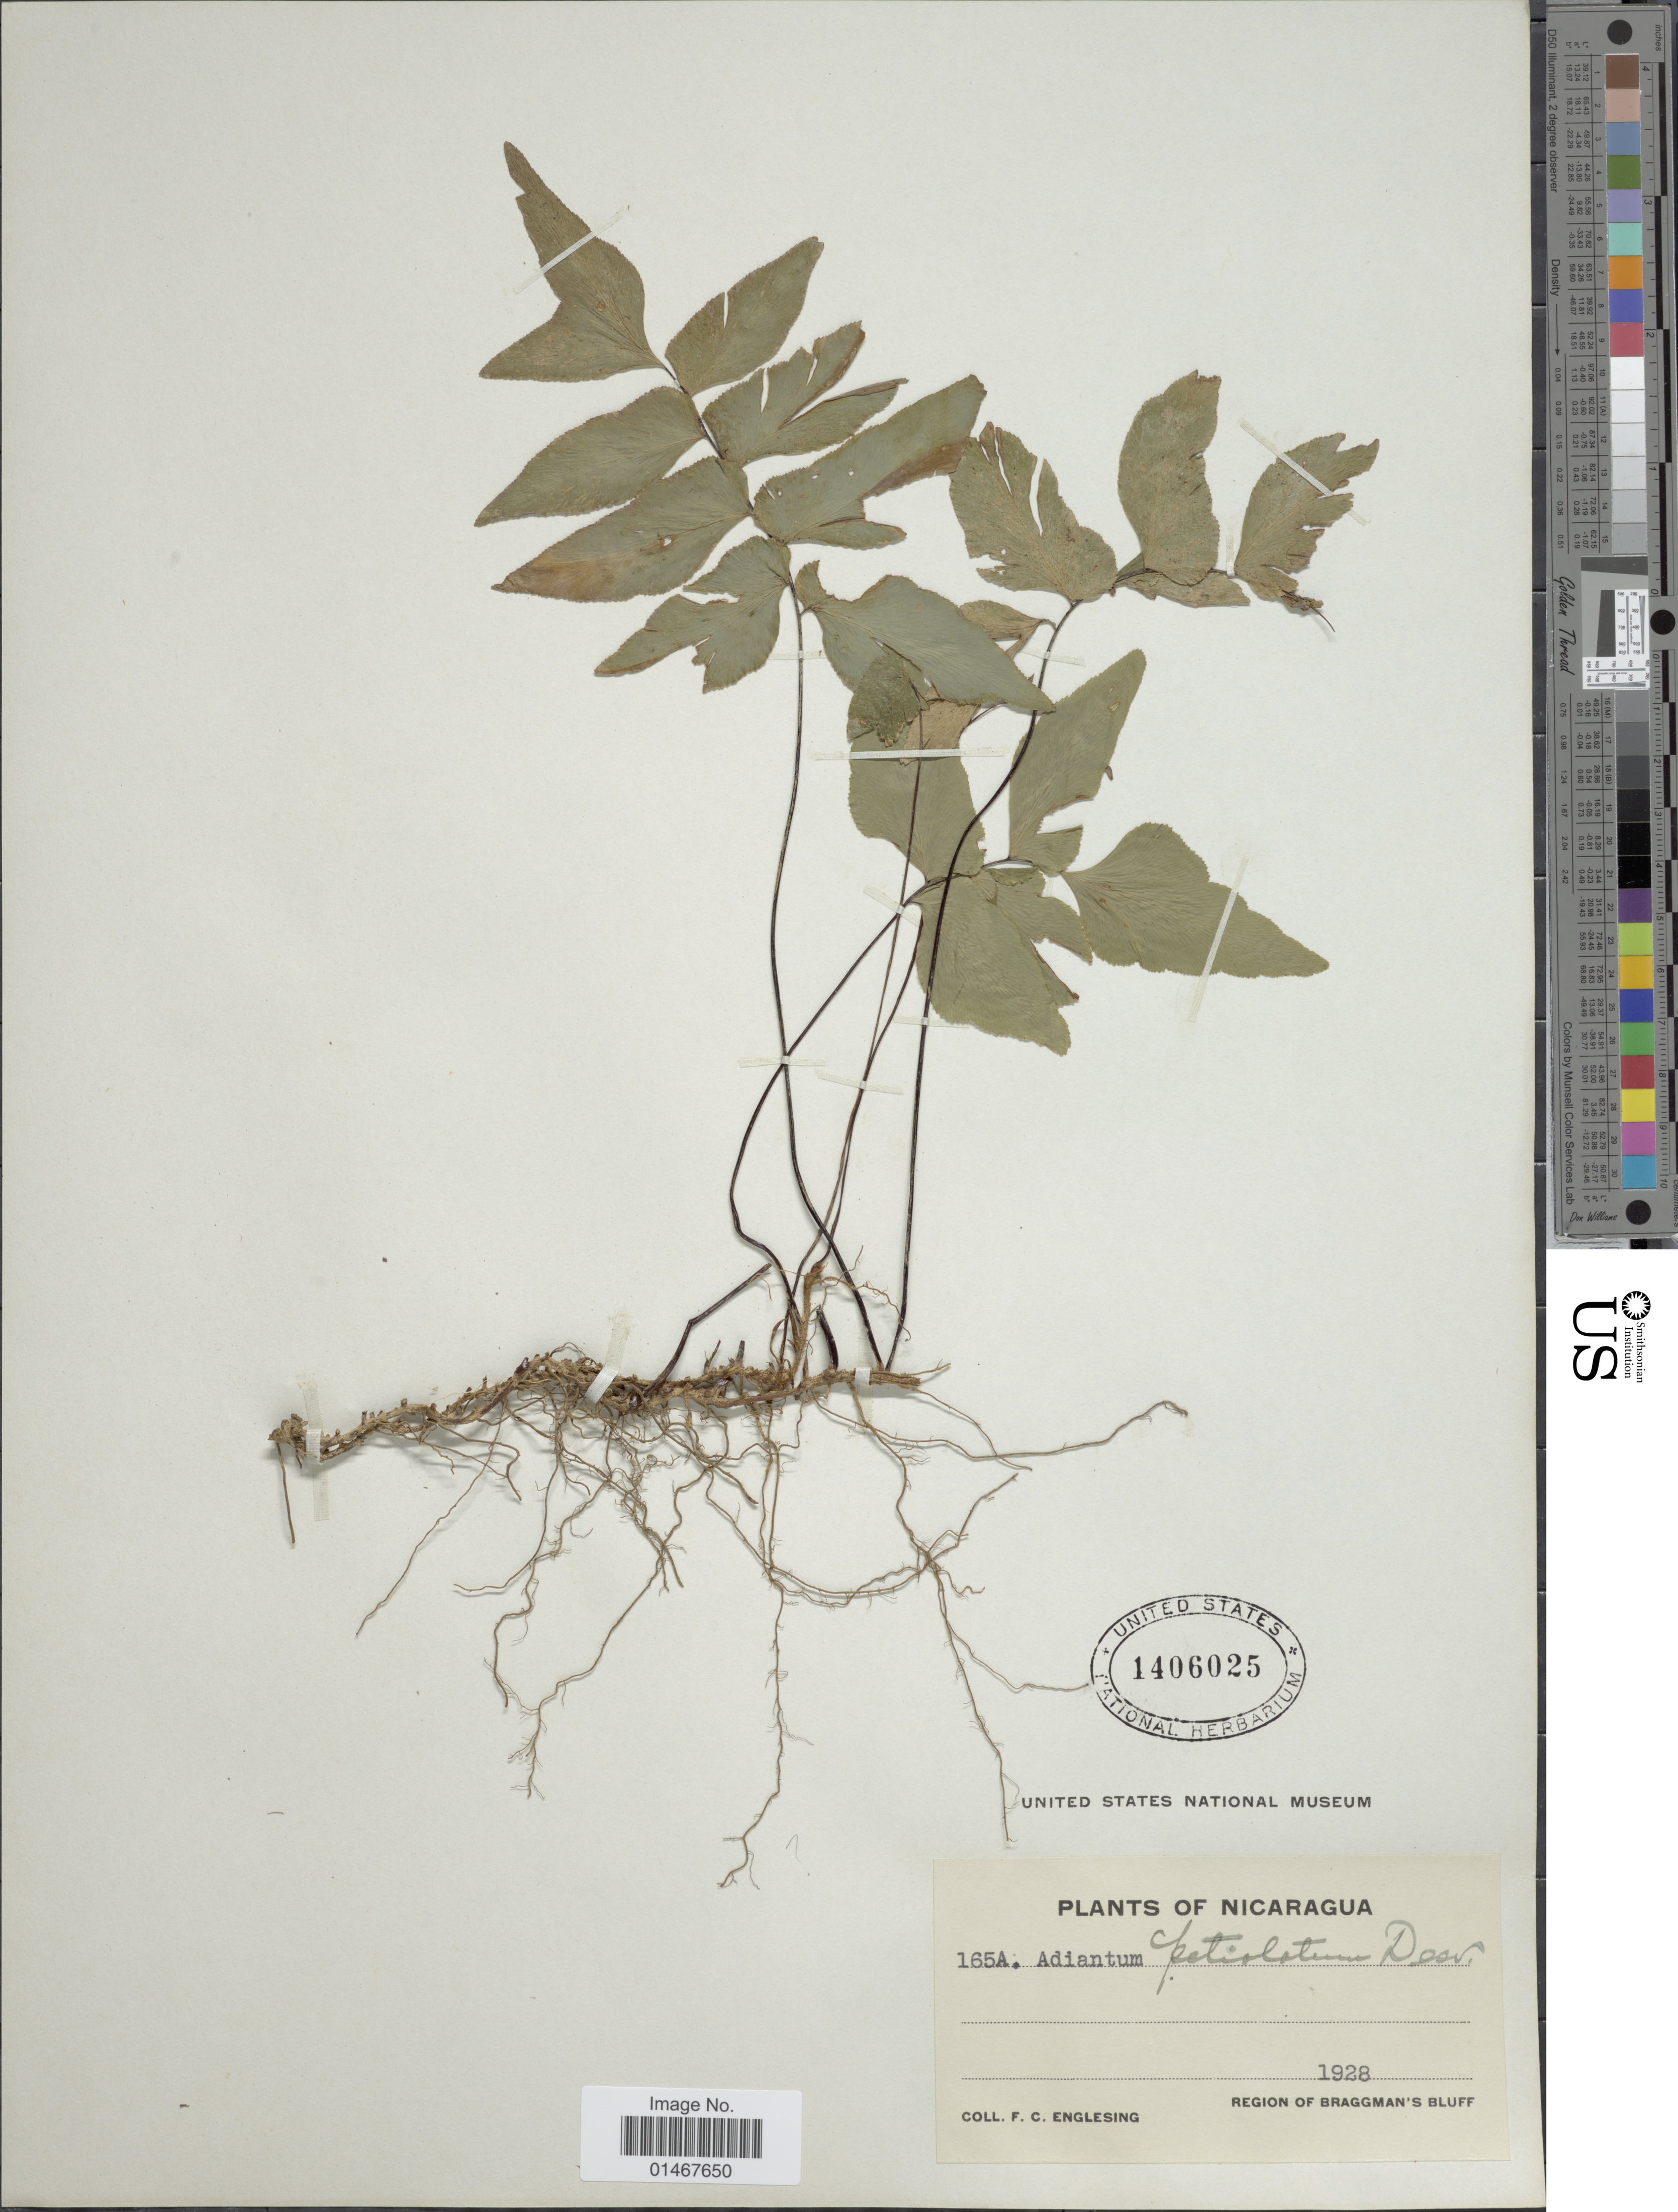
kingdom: Plantae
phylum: Tracheophyta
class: Polypodiopsida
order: Polypodiales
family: Pteridaceae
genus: Adiantum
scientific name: Adiantum petiolatum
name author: Desv.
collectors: F. Englesing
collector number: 165A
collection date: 1928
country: Nicaragua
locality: Region of Braggman's Bluff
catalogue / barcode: US 1406025